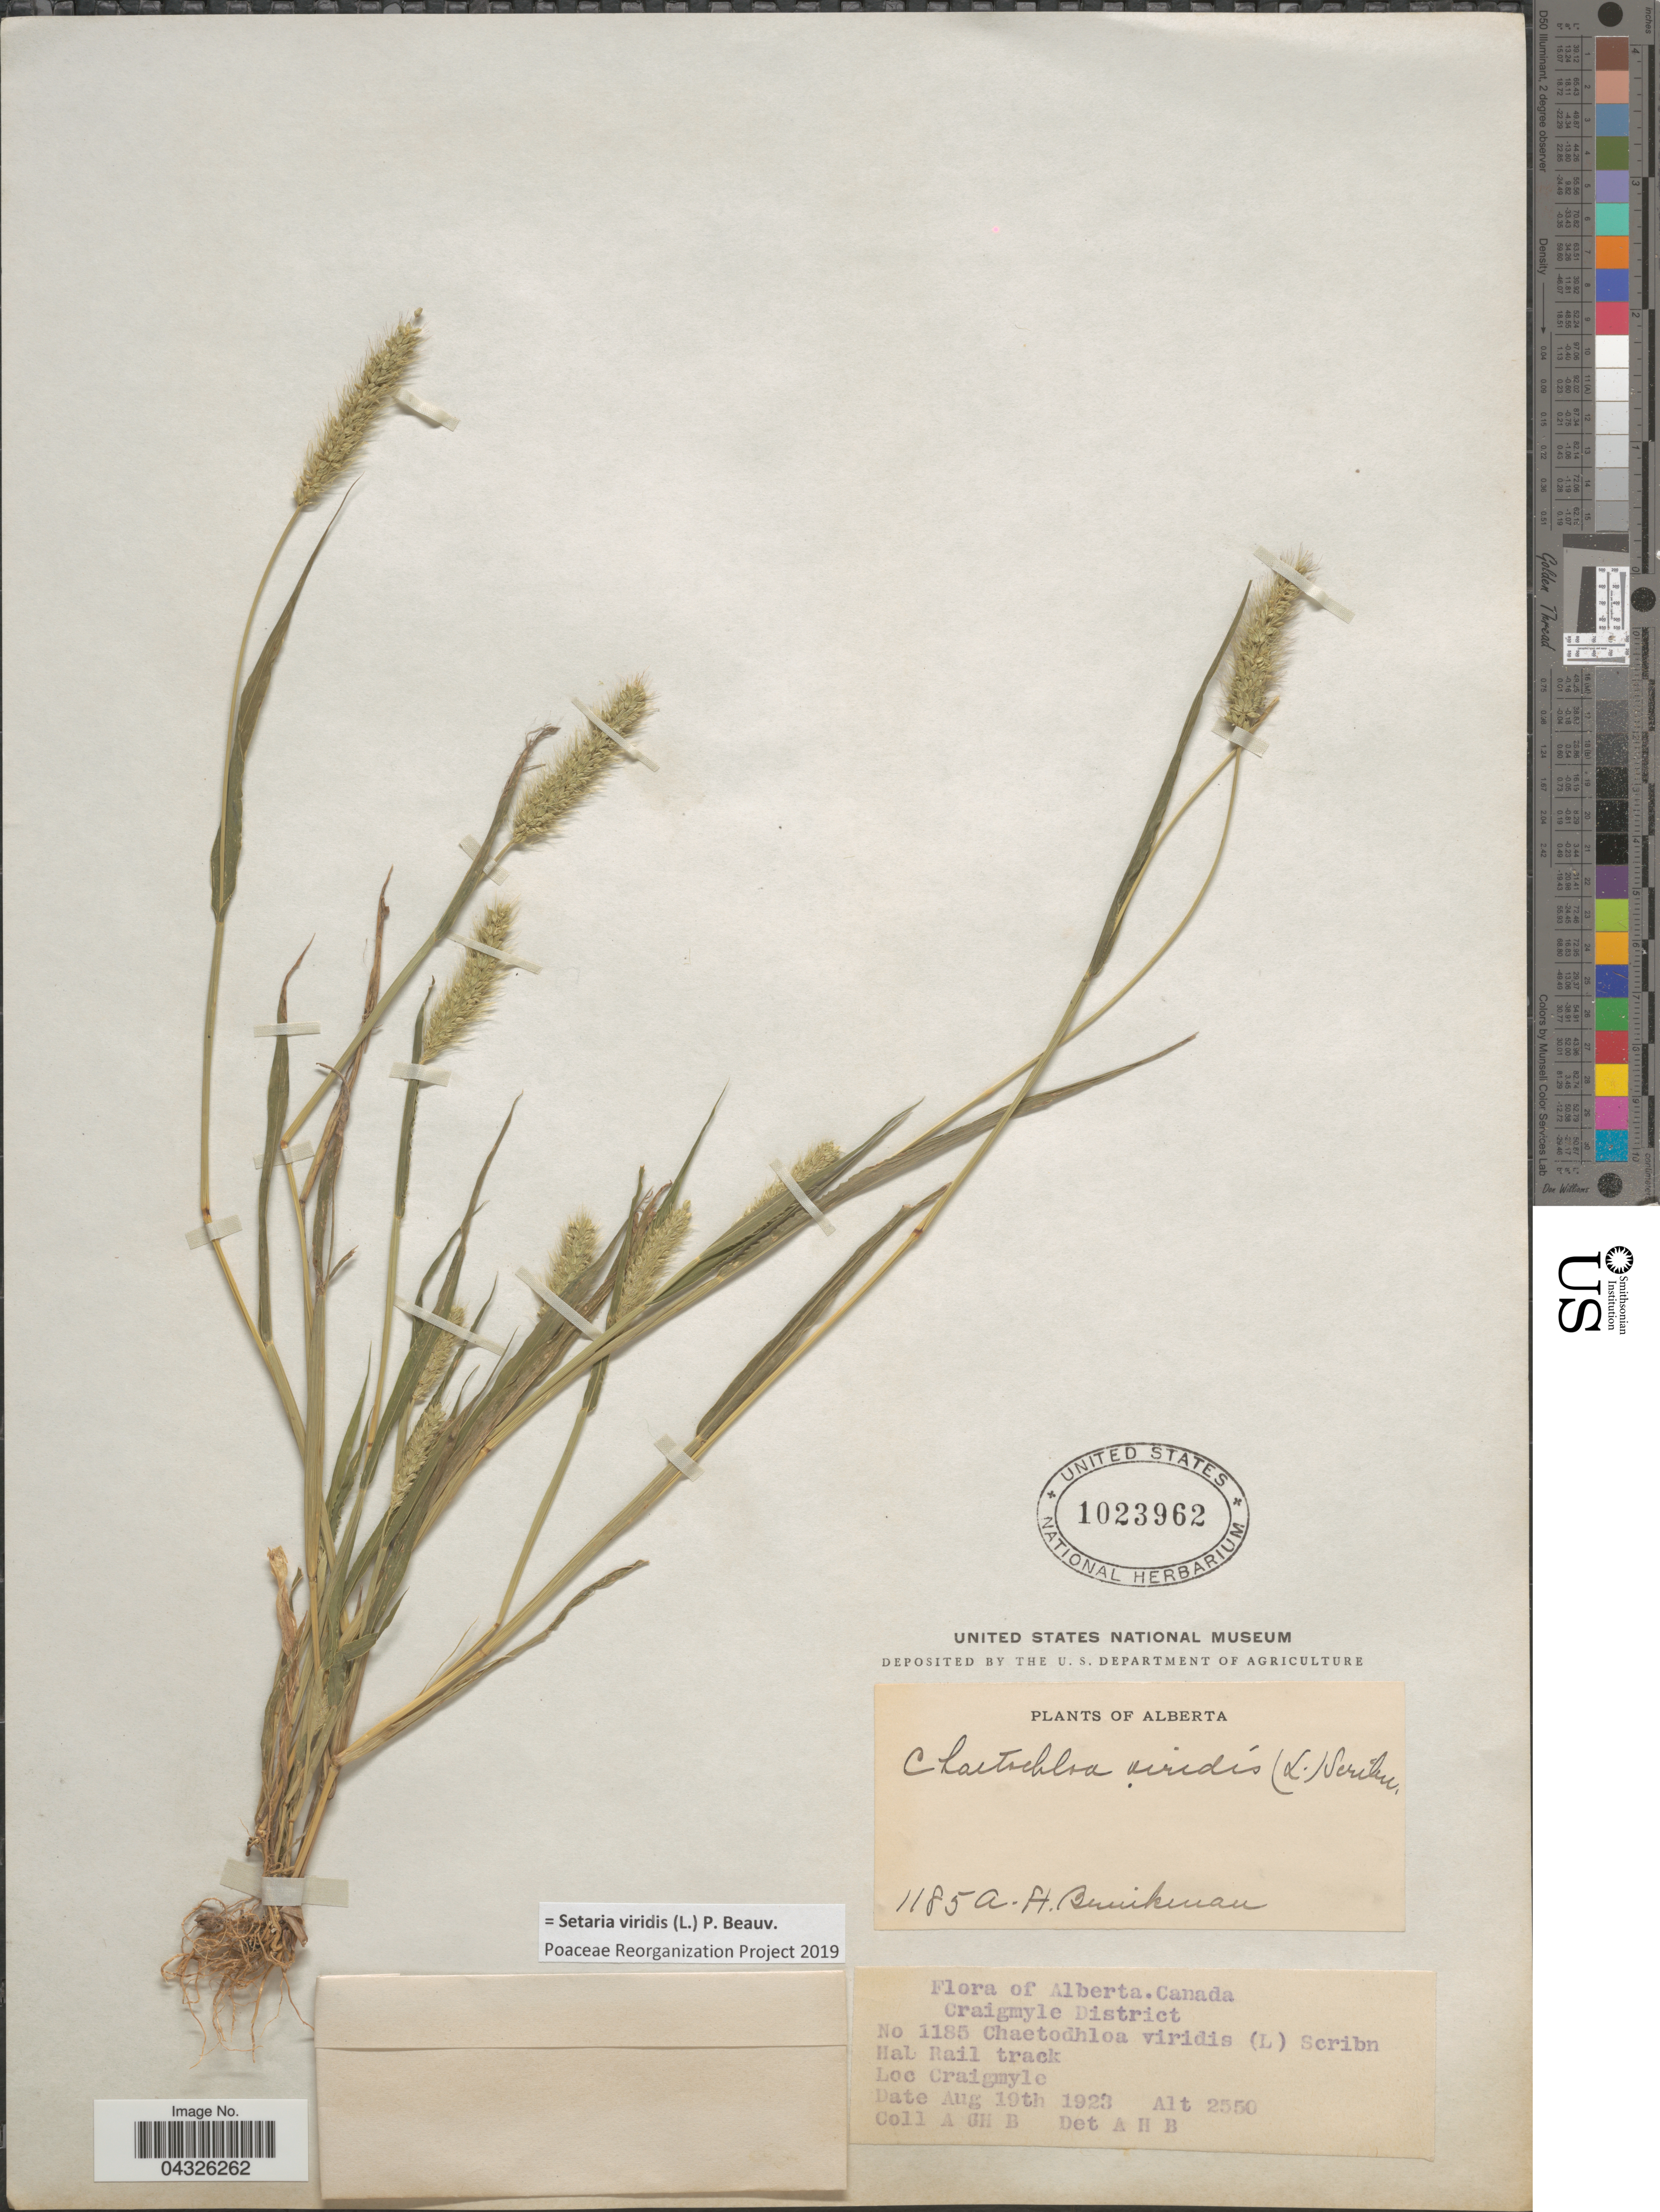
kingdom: Plantae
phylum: Tracheophyta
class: Liliopsida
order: Poales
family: Poaceae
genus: Setaria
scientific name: Setaria viridis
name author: (L.) P. Beauv.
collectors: A. Brinkman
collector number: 1185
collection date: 1923-08-19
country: Canada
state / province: Alberta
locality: Craigmyle District. Craigmyle.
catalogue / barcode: US 1023962